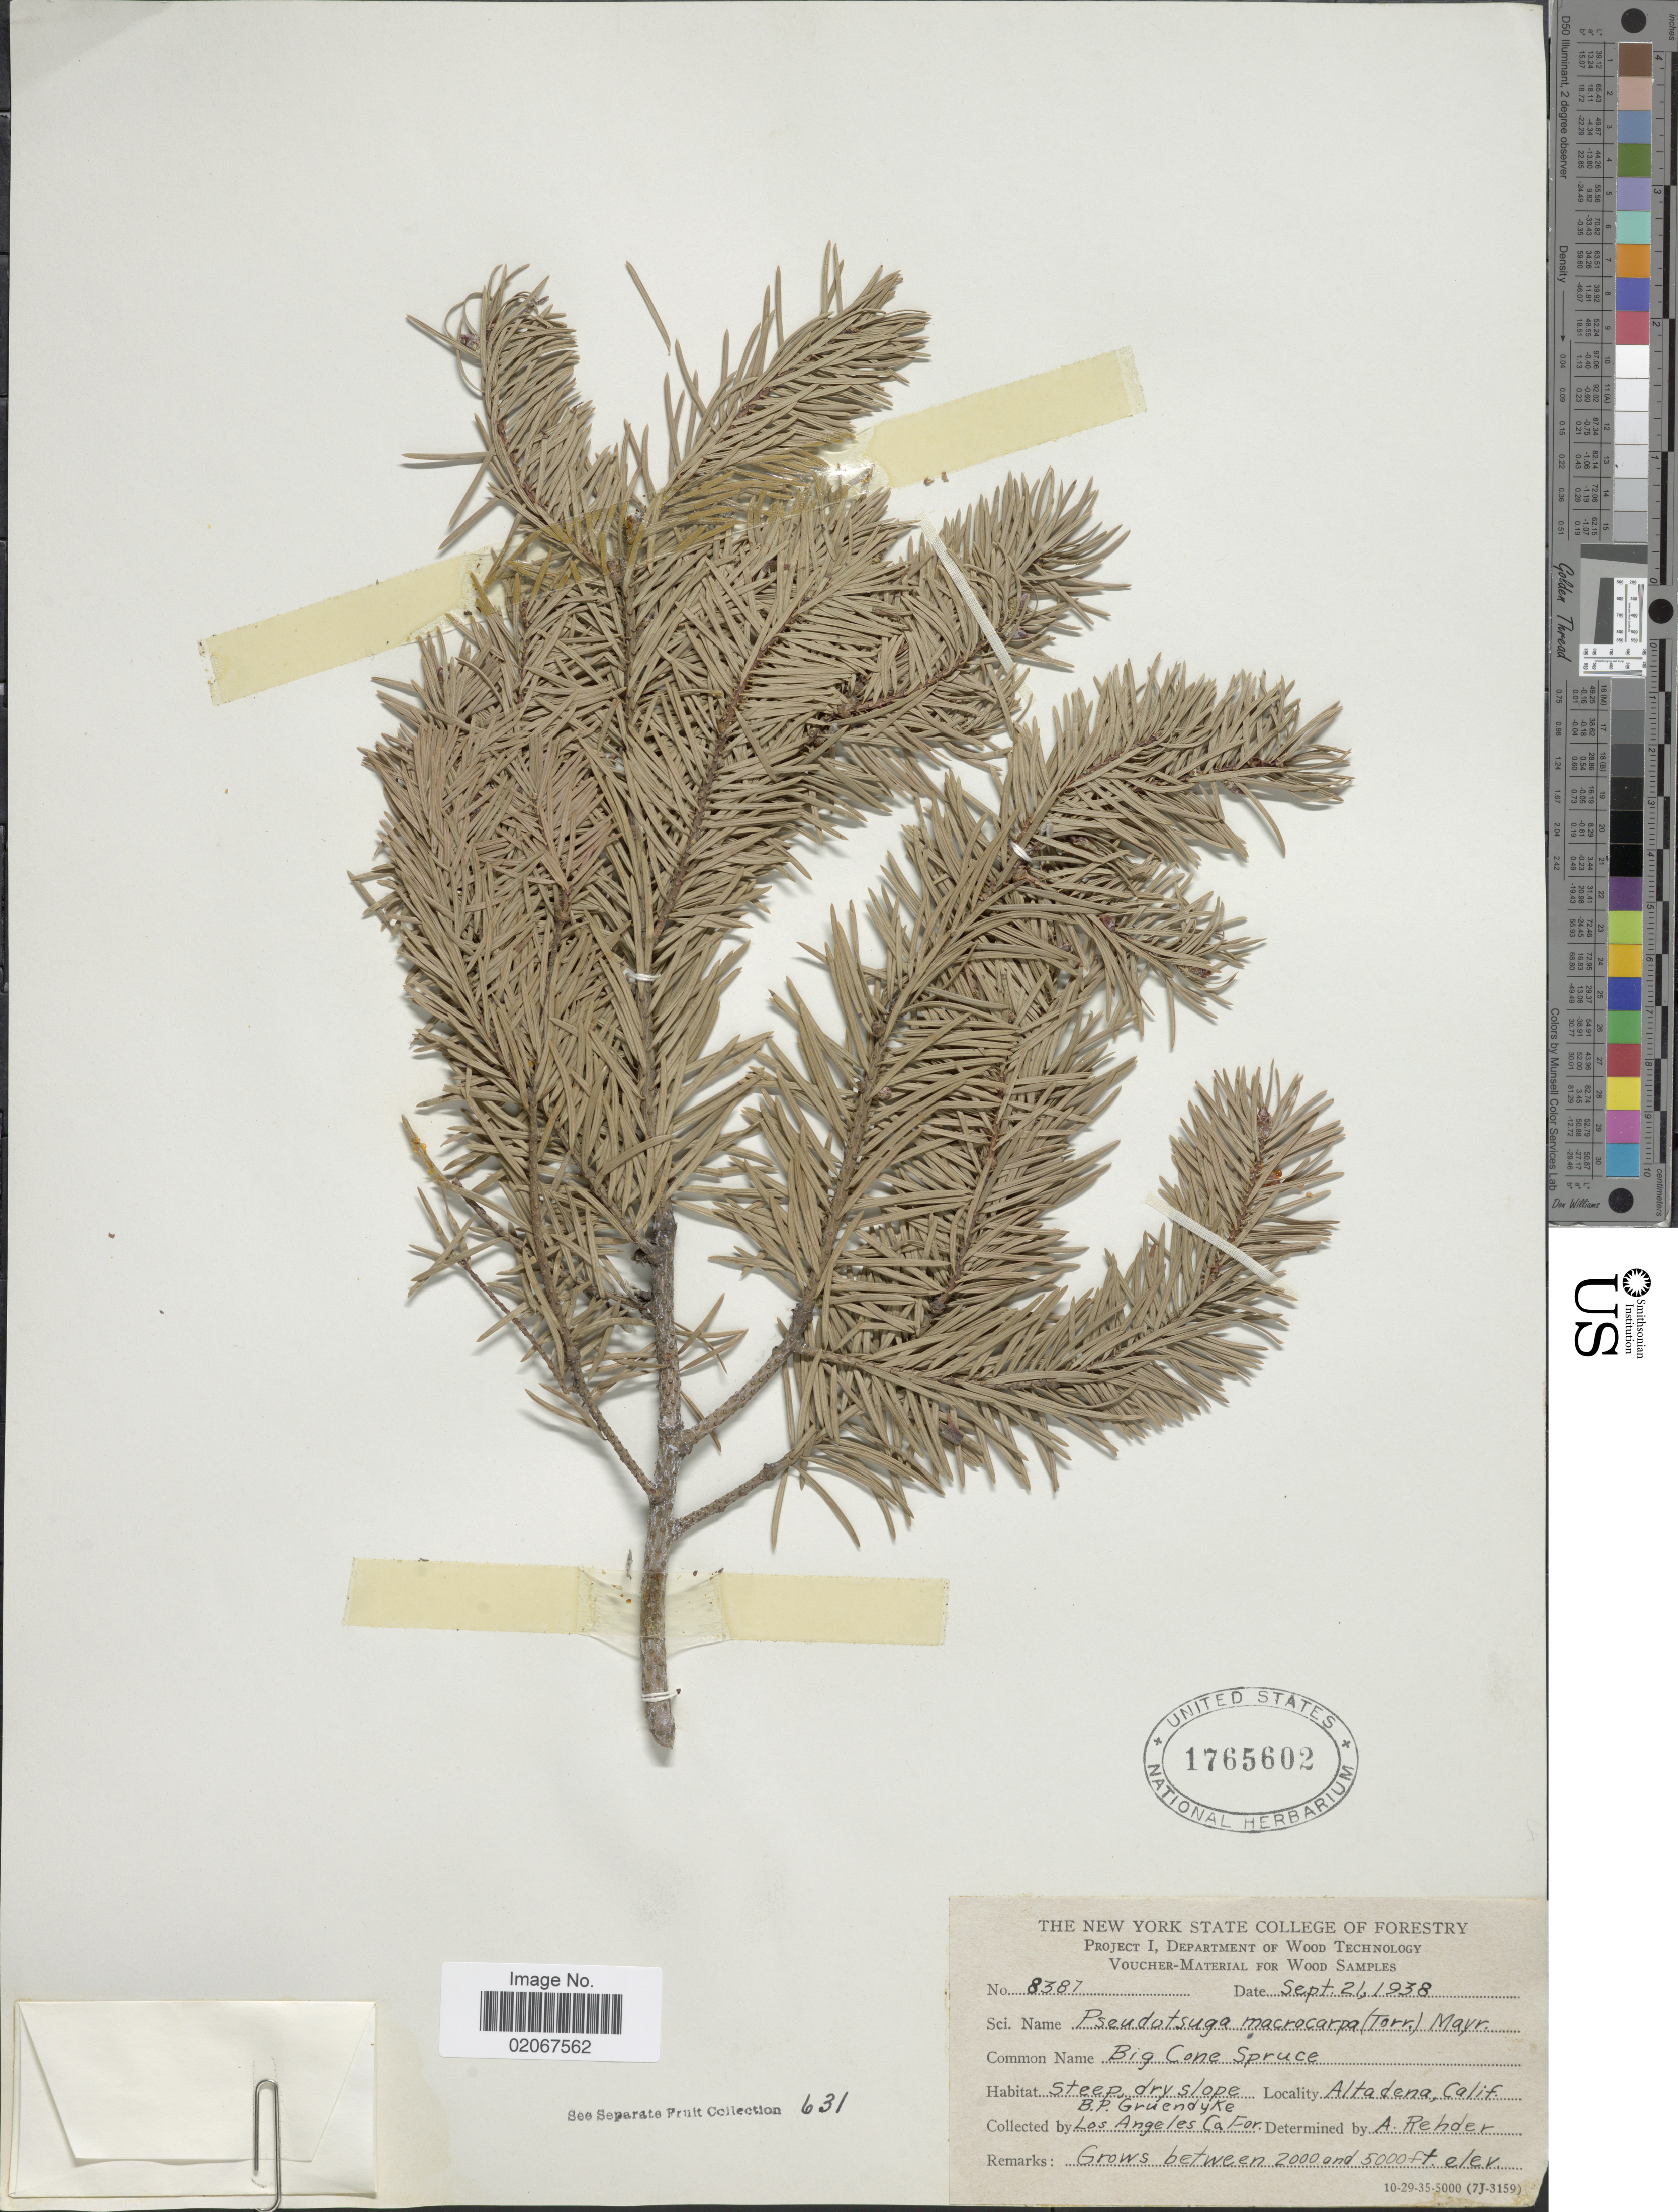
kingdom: Plantae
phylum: Tracheophyta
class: Pinopsida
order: Pinales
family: Pinaceae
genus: Pseudotsuga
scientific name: Pseudotsuga macrocarpa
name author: (Vasey) Mayr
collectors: B. Gruendyke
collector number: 8387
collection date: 1938-09-21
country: United States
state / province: California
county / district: Los Angeles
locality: Steep, dry slope, Altadena, Calif. Los Angeles Ca. For.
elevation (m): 610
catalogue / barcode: US 1765602